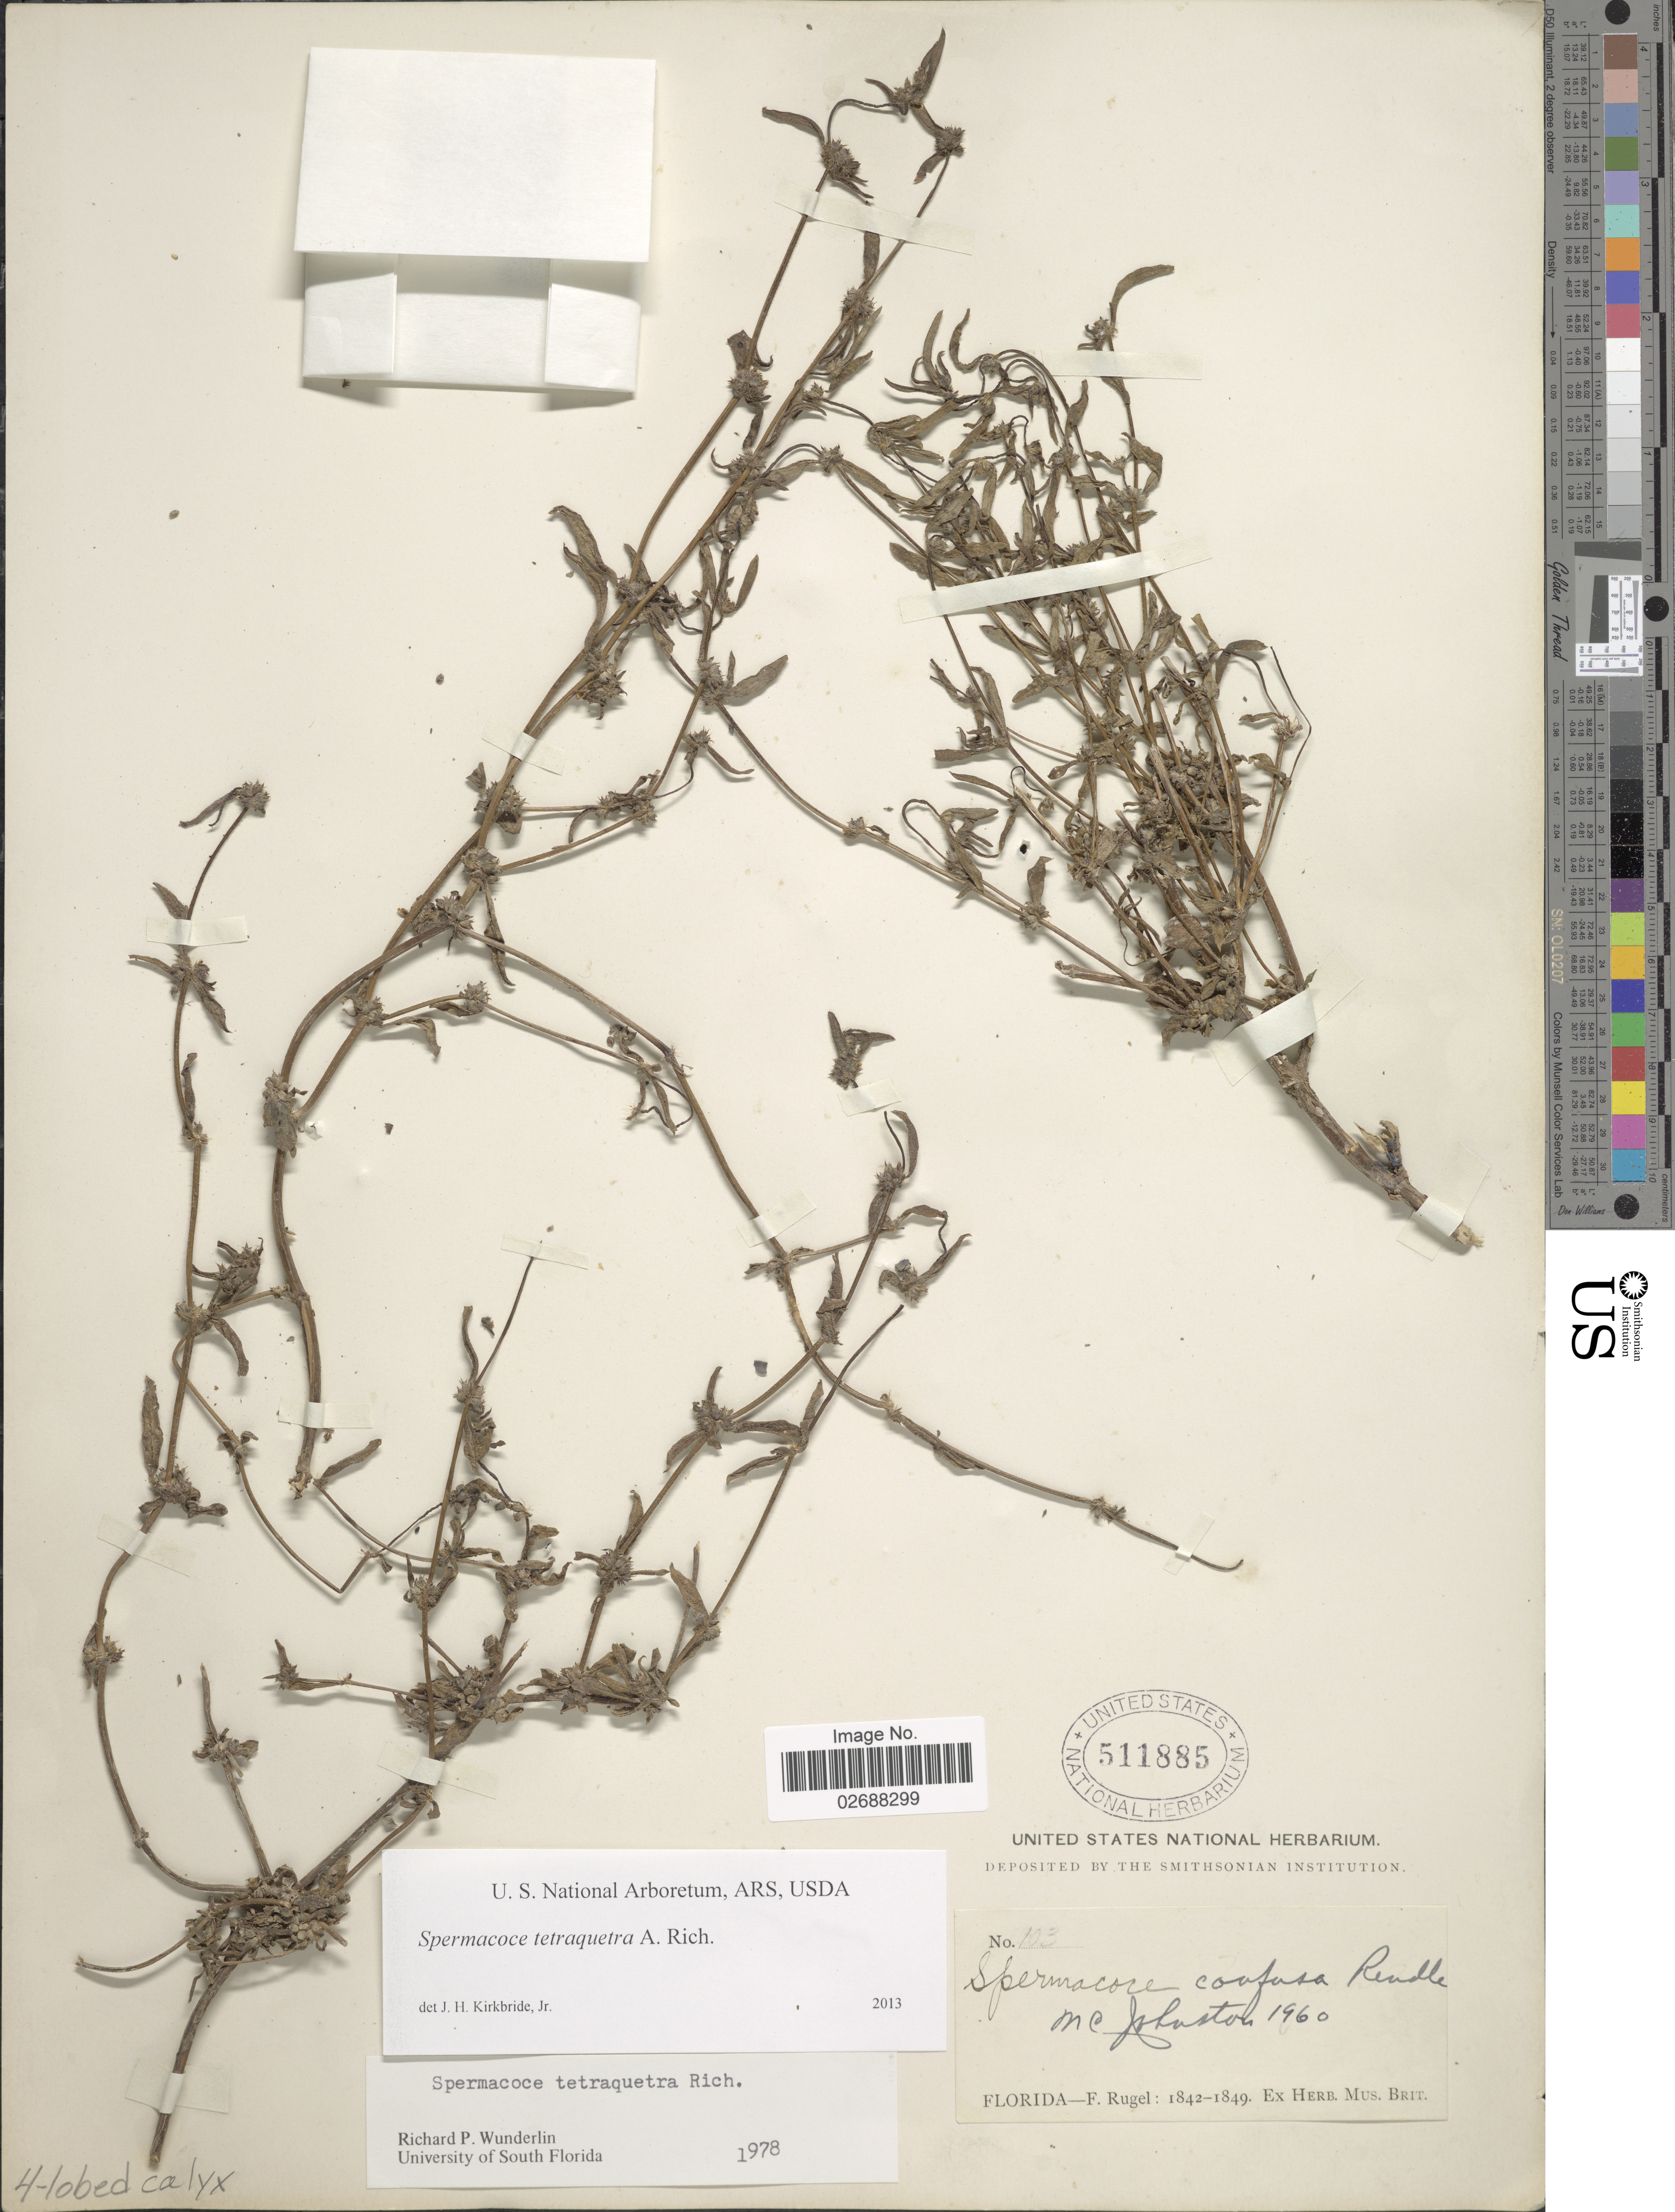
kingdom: Plantae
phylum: Tracheophyta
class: Magnoliopsida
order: Gentianales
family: Rubiaceae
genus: Spermacoce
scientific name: Spermacoce tetraquetra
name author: A. Rich.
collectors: F. Rugel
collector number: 103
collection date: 1842/1849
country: United States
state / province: Florida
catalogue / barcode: US 511885